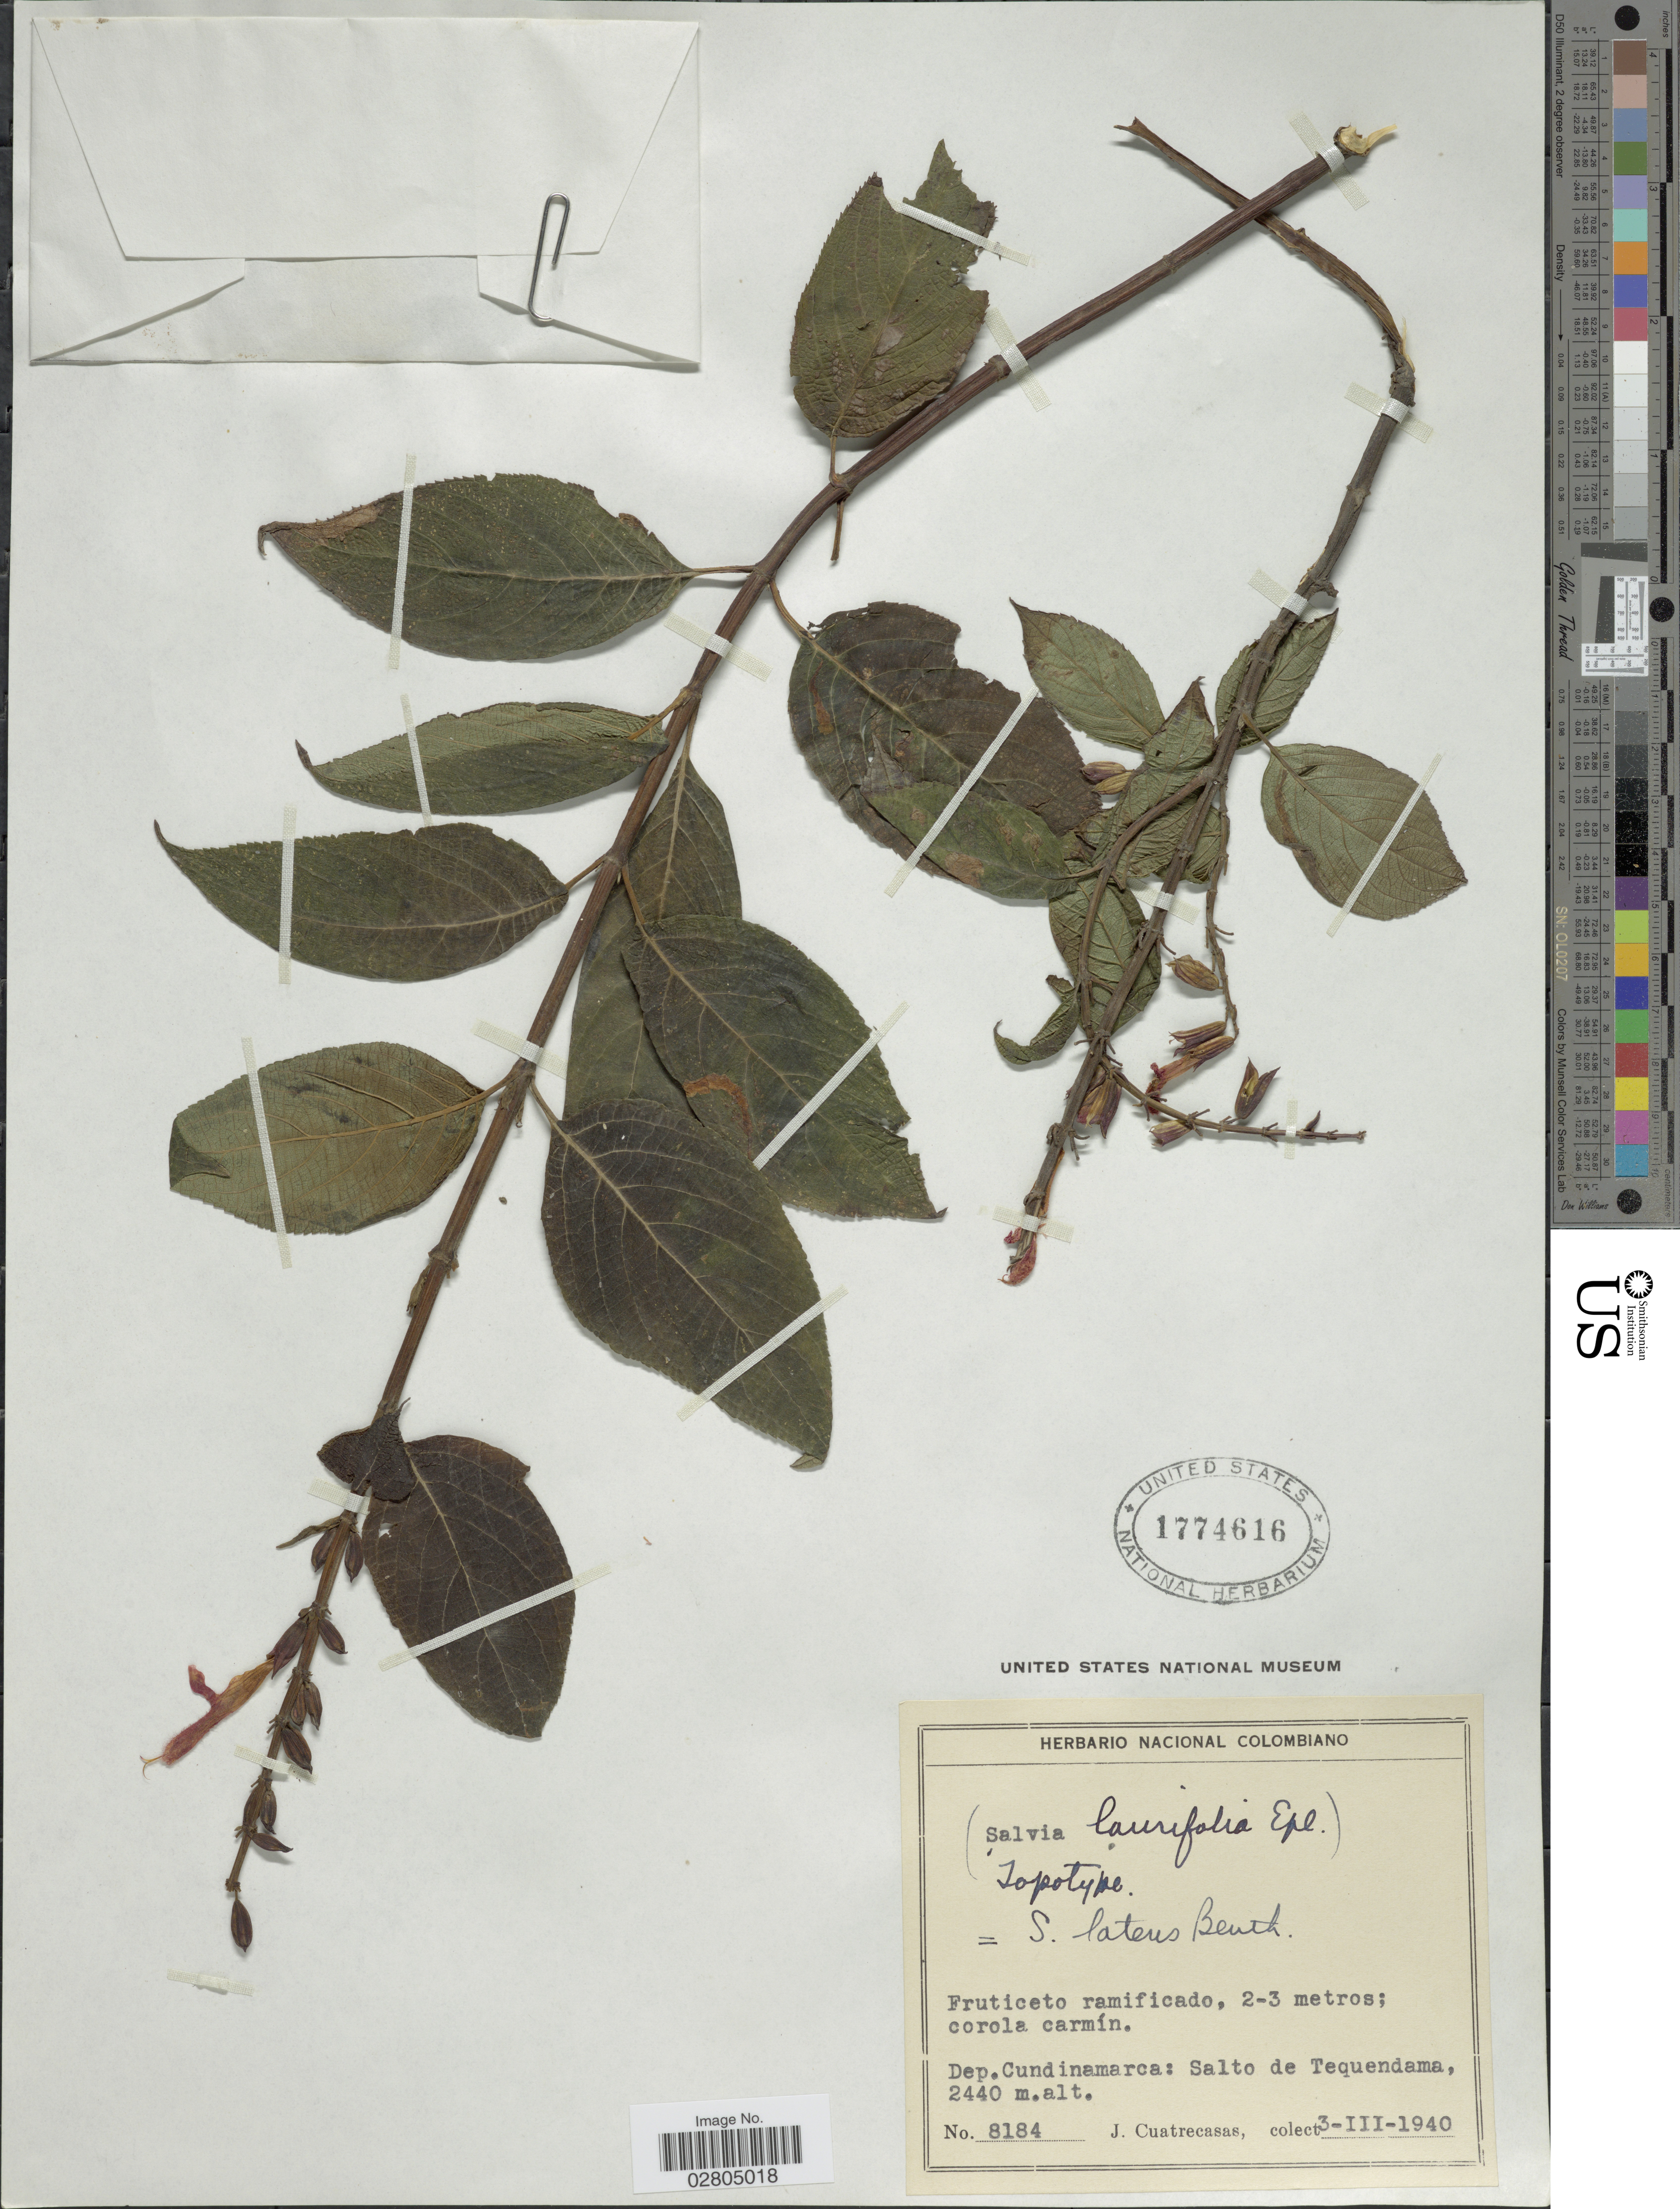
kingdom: Plantae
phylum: Tracheophyta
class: Magnoliopsida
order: Lamiales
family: Lamiaceae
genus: Salvia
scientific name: Salvia rufula subsp. latens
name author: (Benth.) J.R.I. Wood & Harley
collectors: J. Cuatrecasas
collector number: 8184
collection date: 1940-03-03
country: Colombia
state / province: Cundinamarca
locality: Dep. Cundinamarca: Salto de Tequendama.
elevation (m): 2440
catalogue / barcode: US 1774616